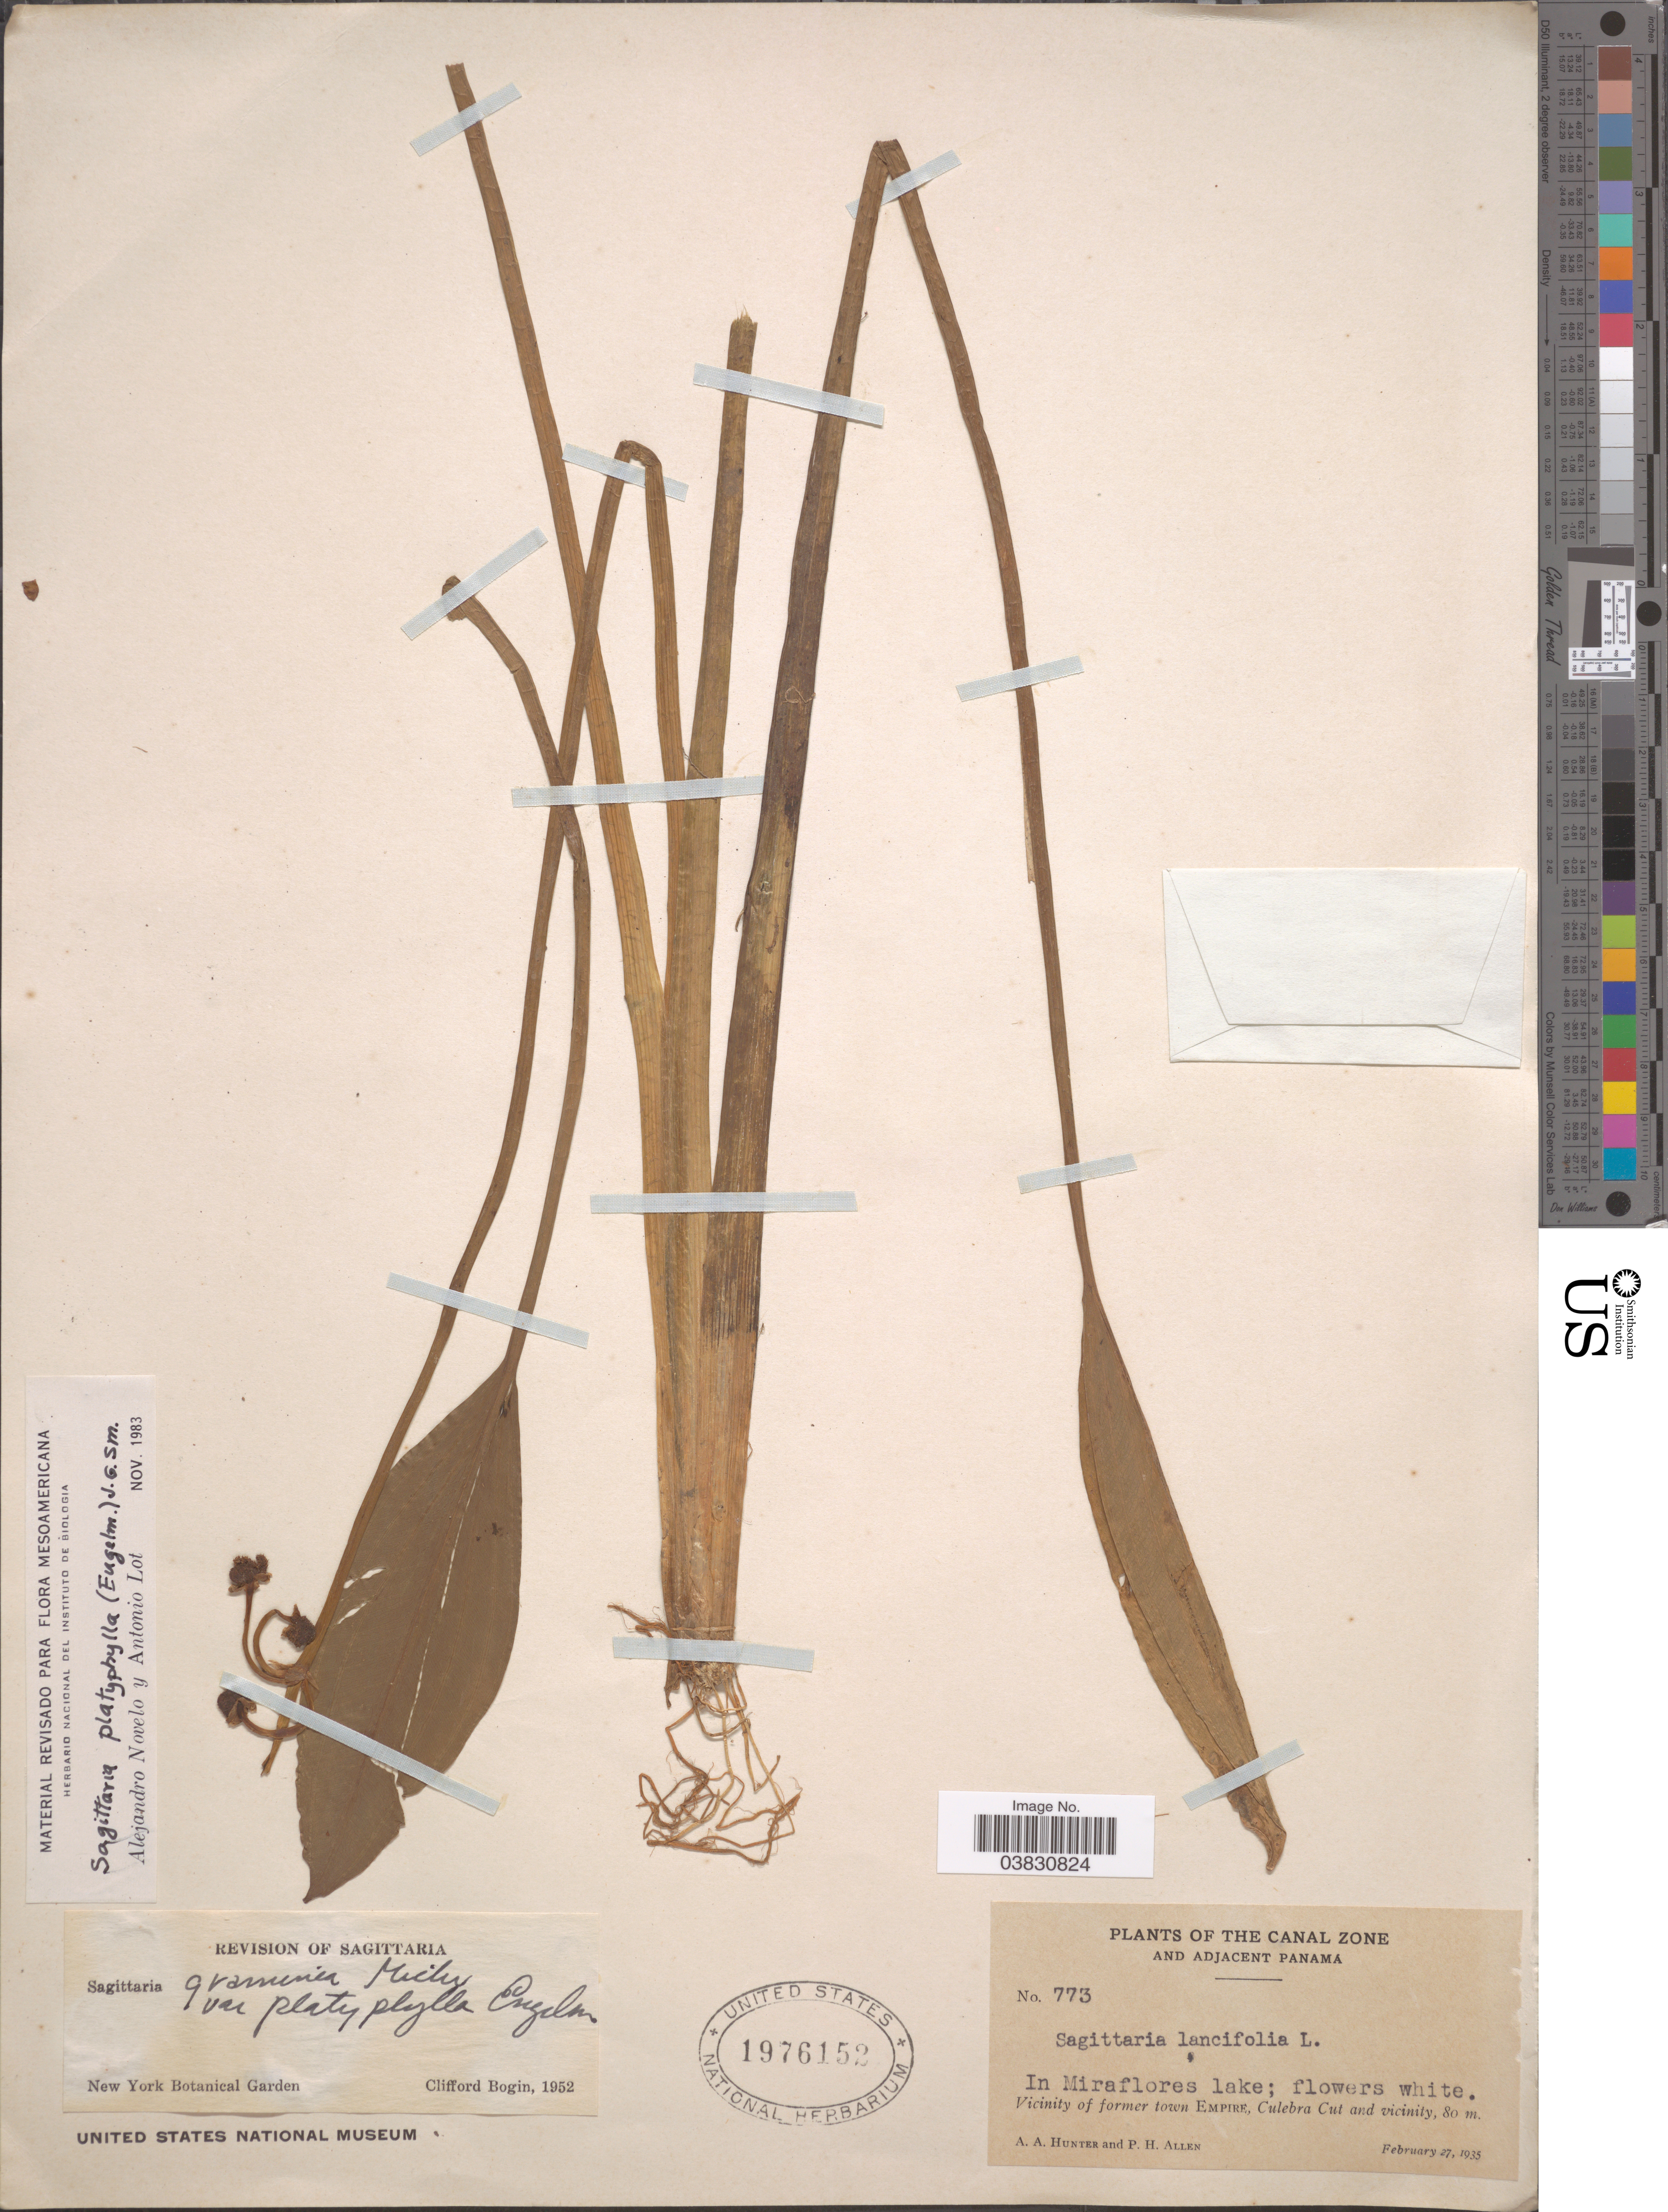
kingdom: Plantae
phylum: Tracheophyta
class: Liliopsida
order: Alismatales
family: Alismataceae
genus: Sagittaria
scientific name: Sagittaria platyphylla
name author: (Englem.) J.G. Sm.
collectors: A. Hunter & P. H. Allen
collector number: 773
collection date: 1935-02-27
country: Panama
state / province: Panamá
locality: The Canal Zone and Adjacent Panama. In Miraflores lake. Vicinity of former town Empire, Culebra Cut and vicinity.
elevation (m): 80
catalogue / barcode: US 1976152